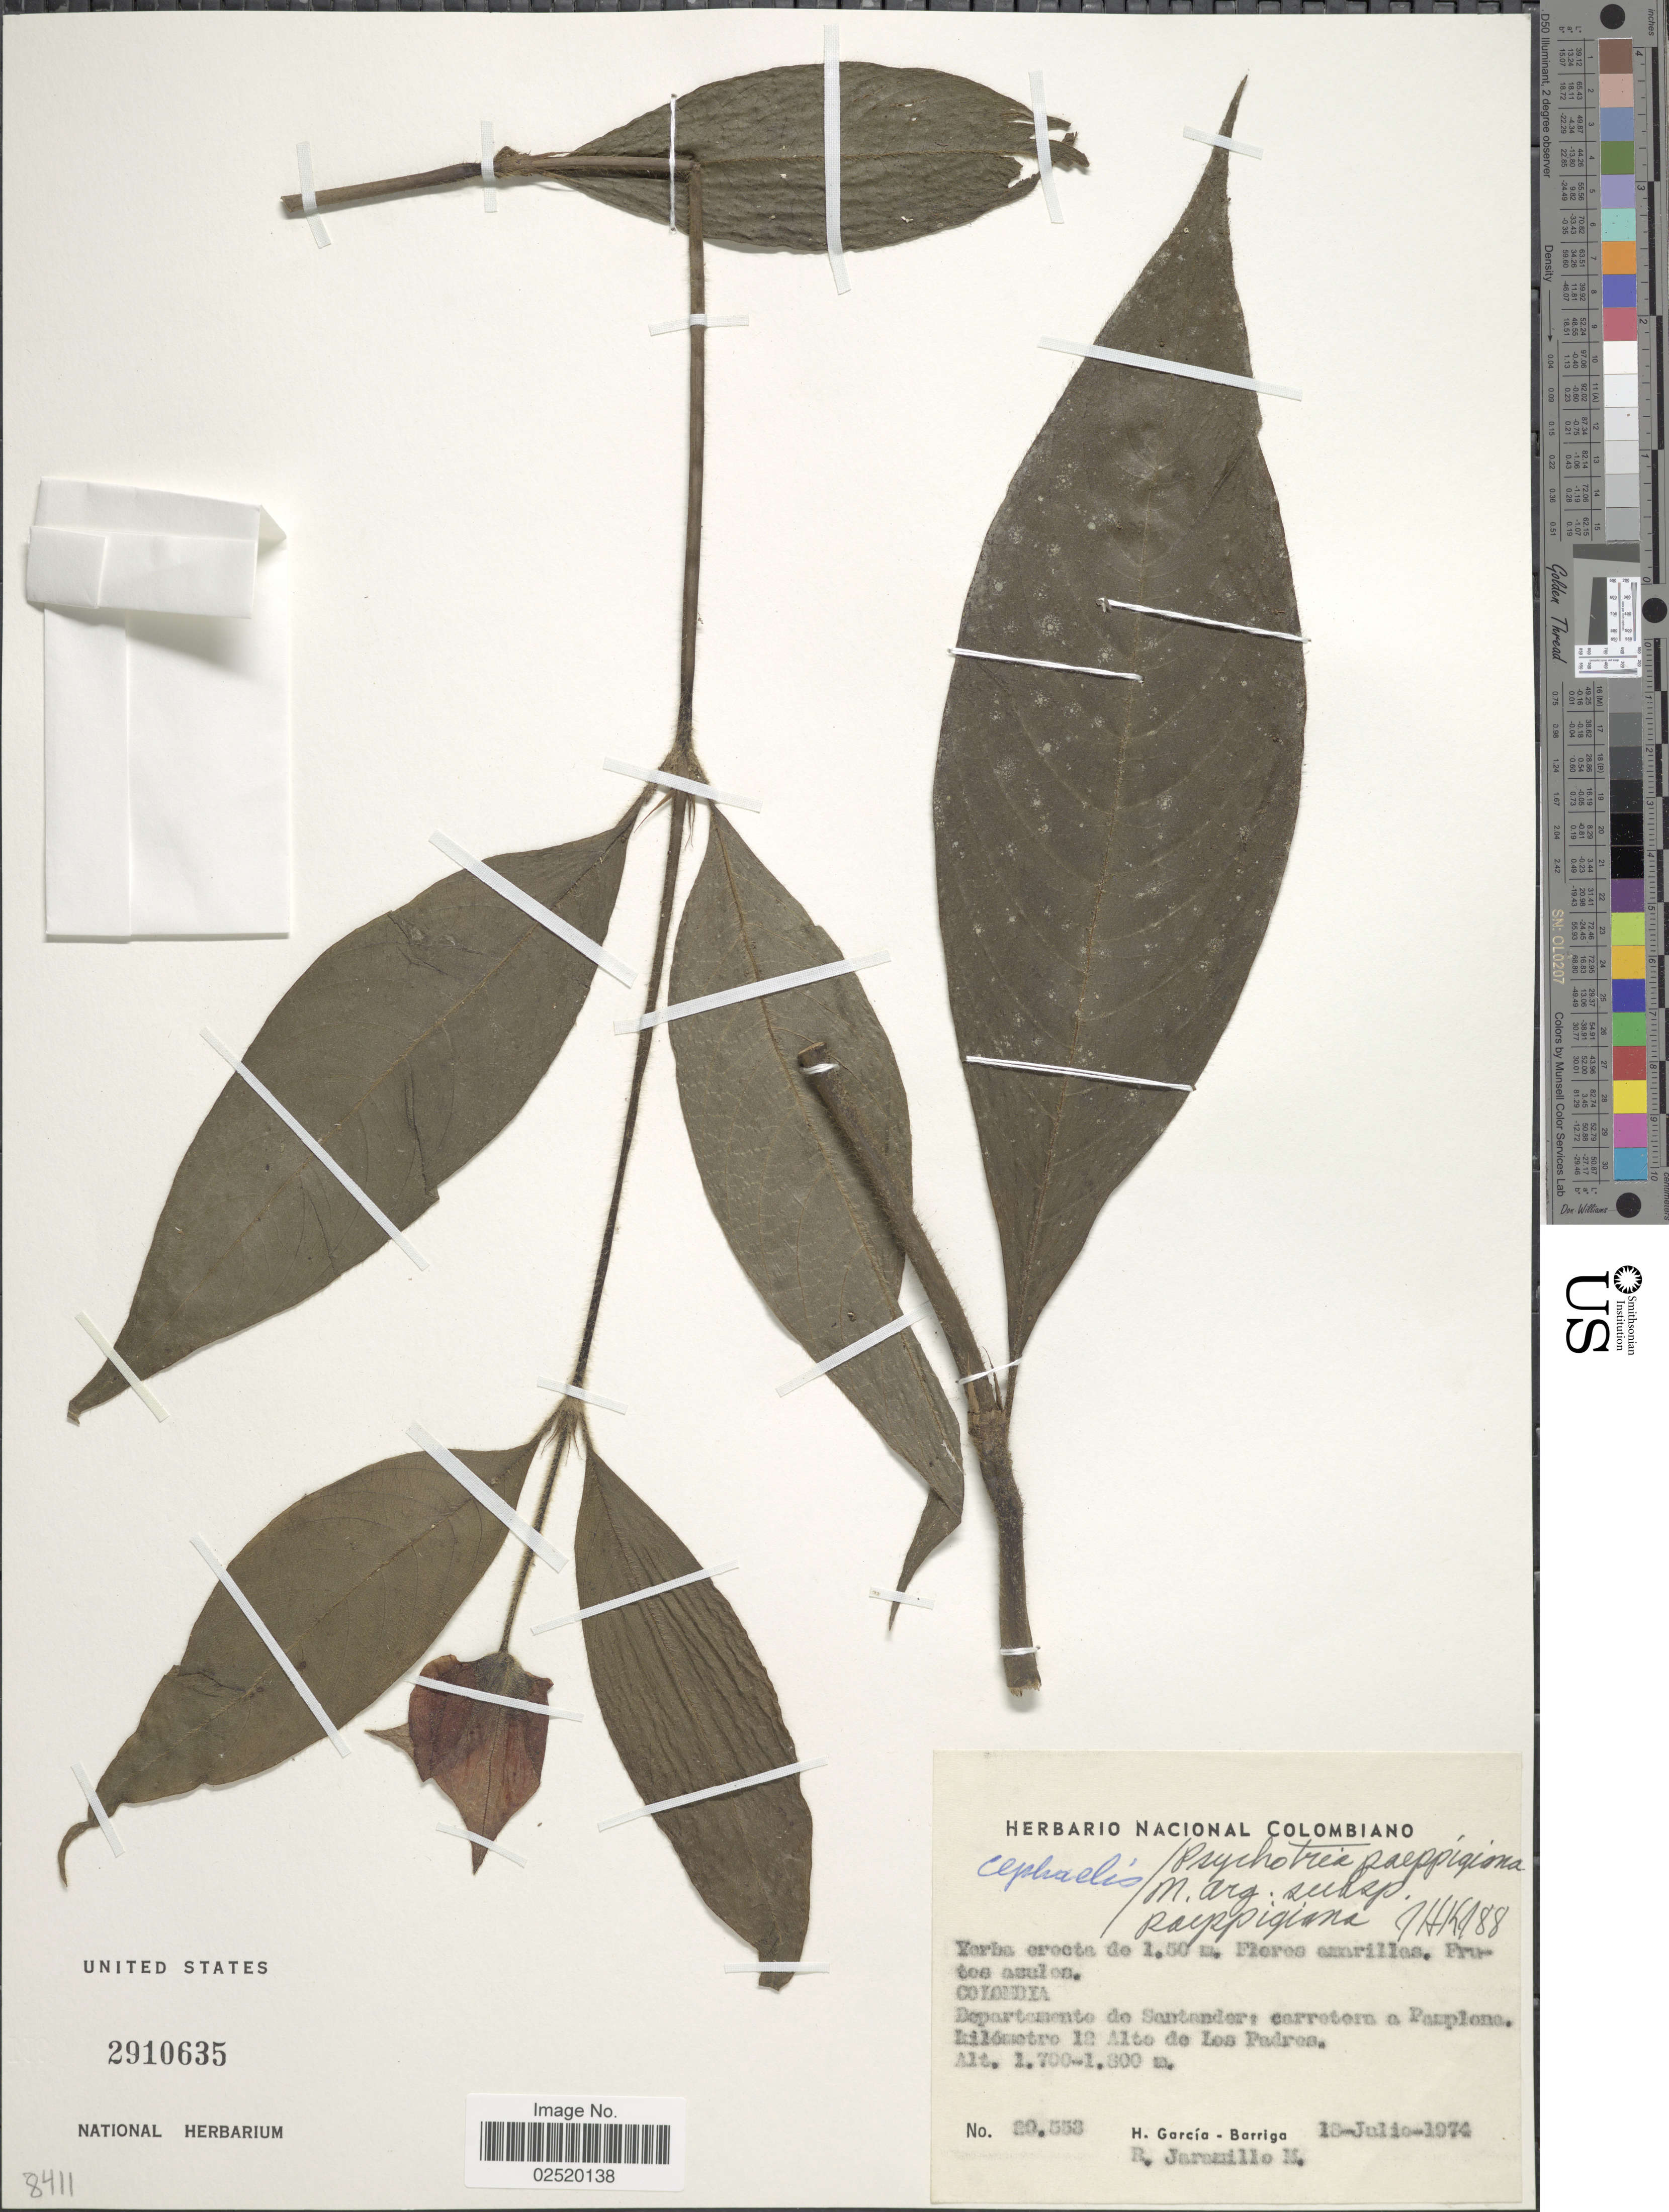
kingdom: Plantae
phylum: Tracheophyta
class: Magnoliopsida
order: Gentianales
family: Rubiaceae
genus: Psychotria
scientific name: Psychotria poeppigiana subsp. poeppigiana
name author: Müll. Arg.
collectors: H. García Barriga & R. Jaramillo M.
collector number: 20552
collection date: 1974-07-18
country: Colombia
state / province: Santander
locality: Departamento de Santander: carretera a Pamplona, kilometro 12 Alto de Los Padres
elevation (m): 1700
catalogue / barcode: US 2910635